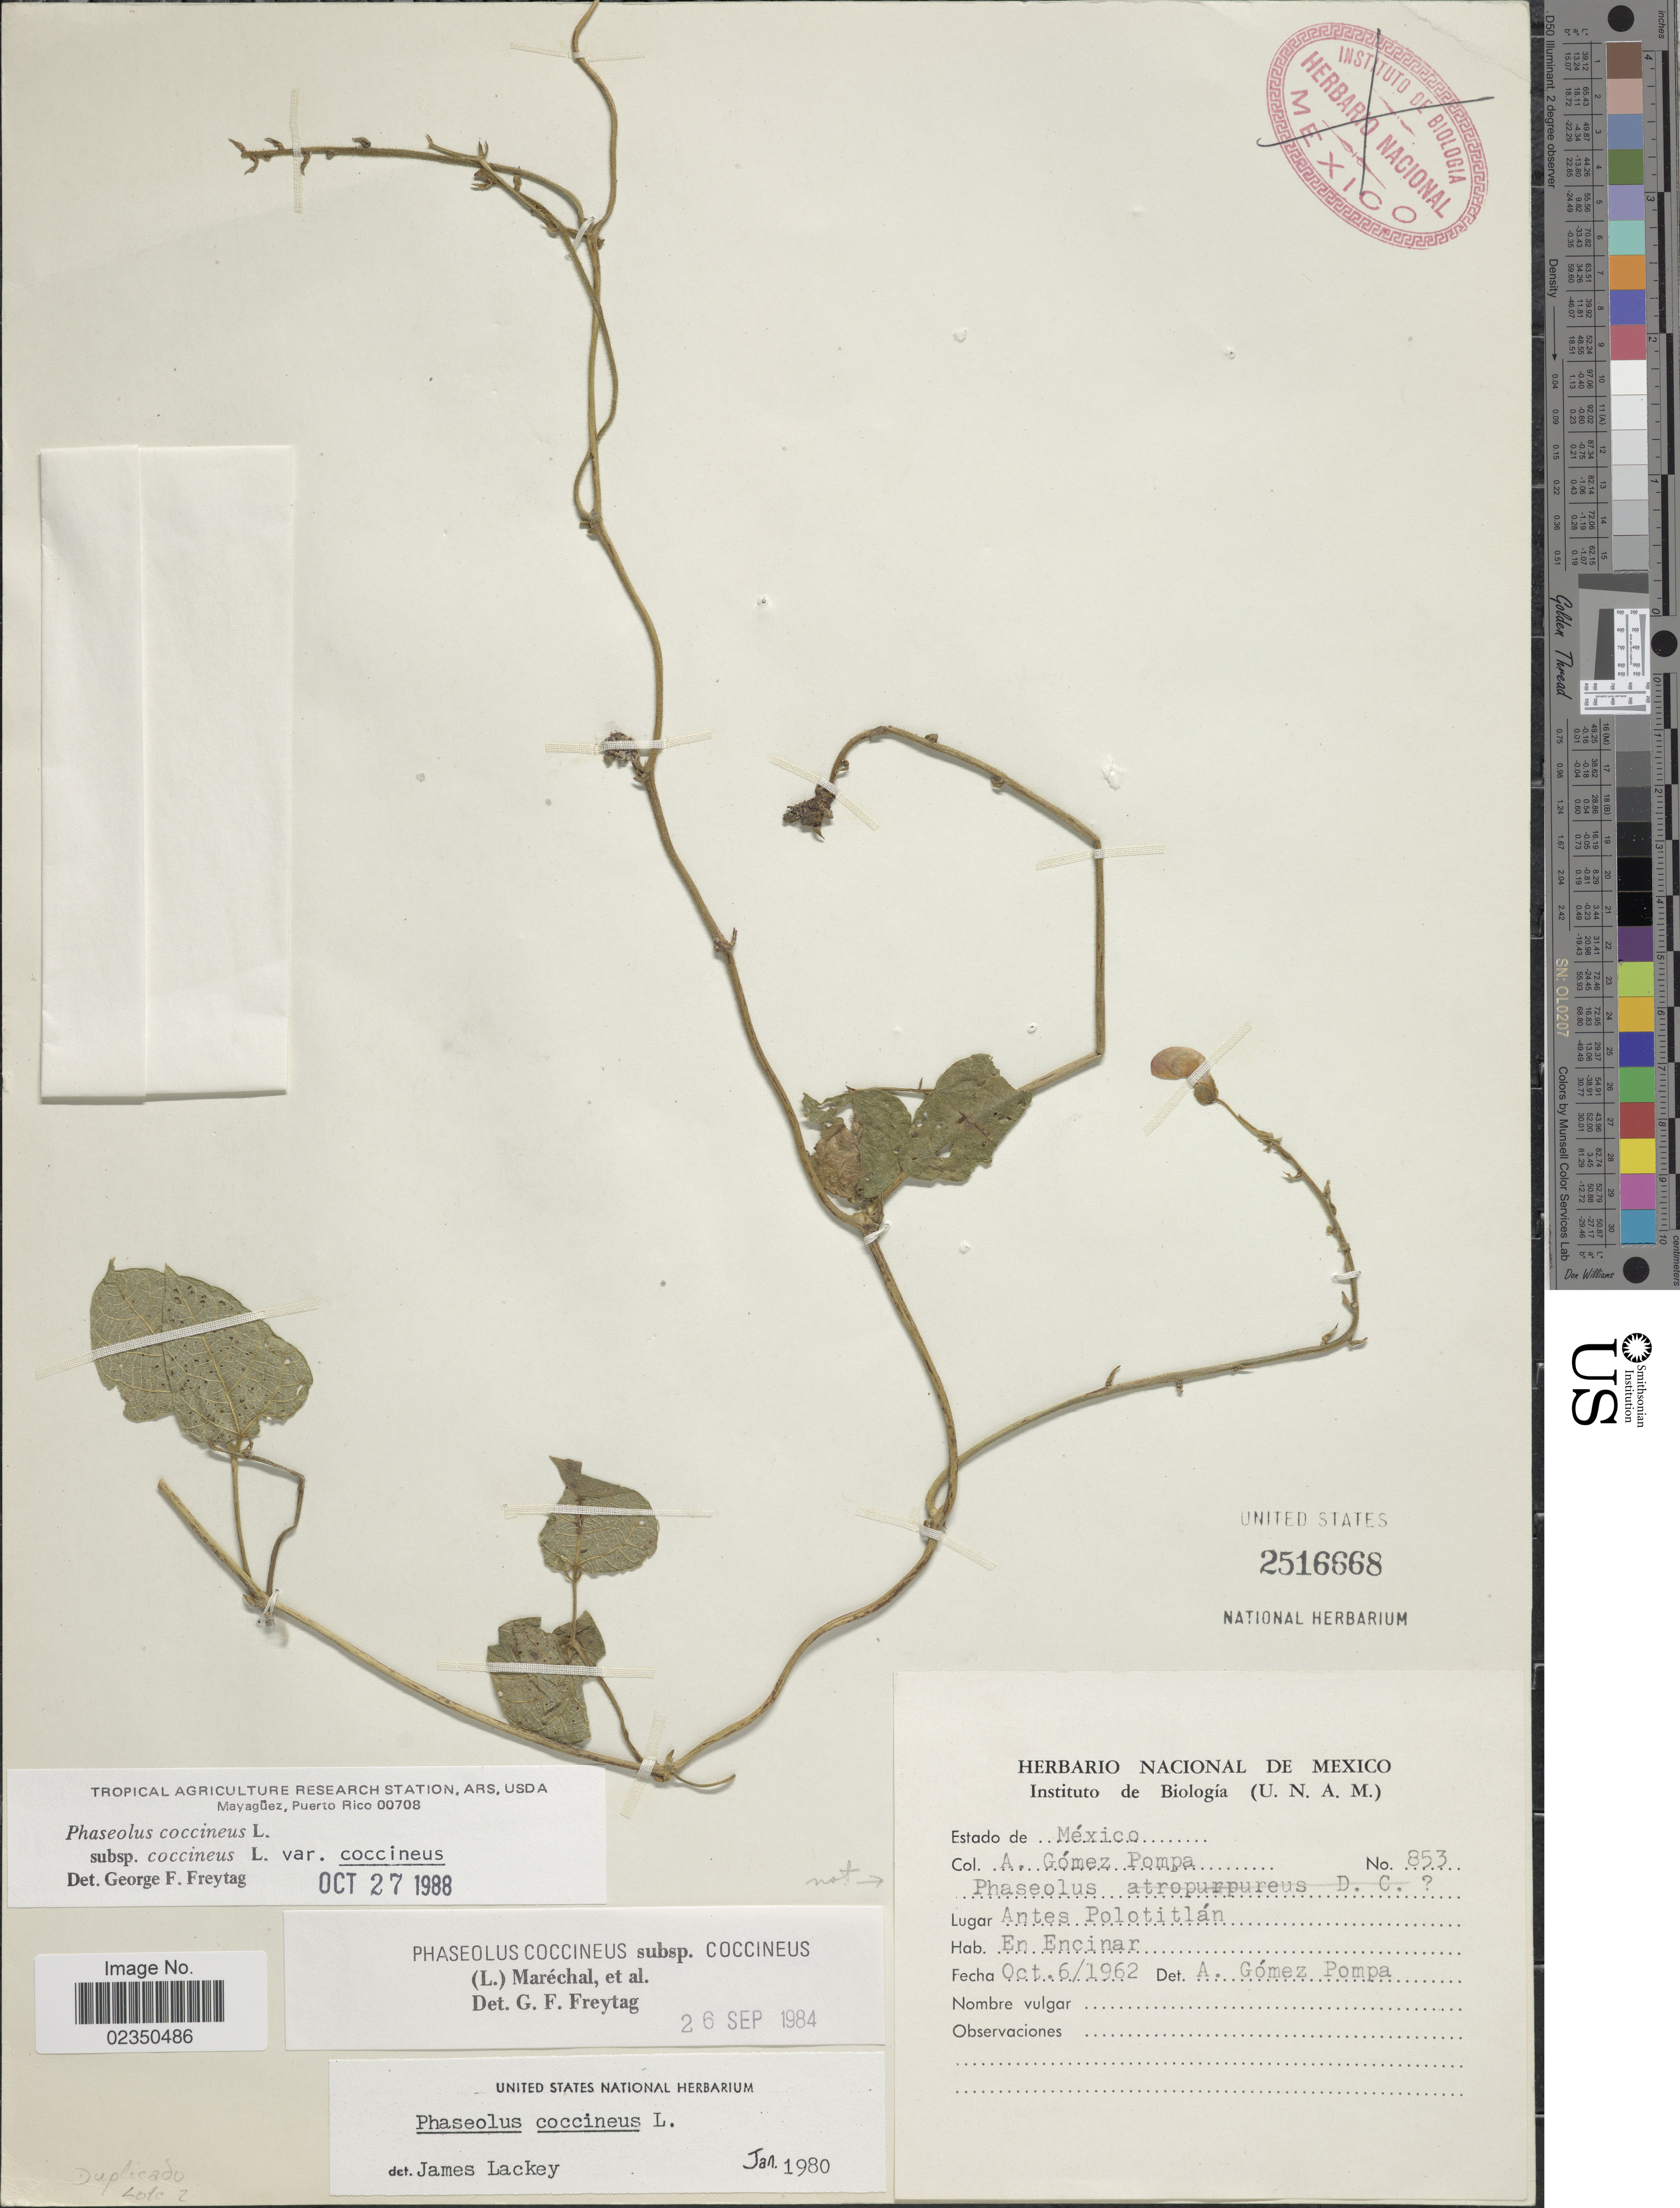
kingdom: Plantae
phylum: Tracheophyta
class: Magnoliopsida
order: Fabales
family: Fabaceae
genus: Phaseolus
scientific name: Phaseolus coccineus var. coccineus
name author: L.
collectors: A. Gómez Pompa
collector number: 853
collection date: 1962-10-06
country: Mexico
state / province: México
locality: Antes Polotitlan, Estado de Mexico.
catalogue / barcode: US 2516668